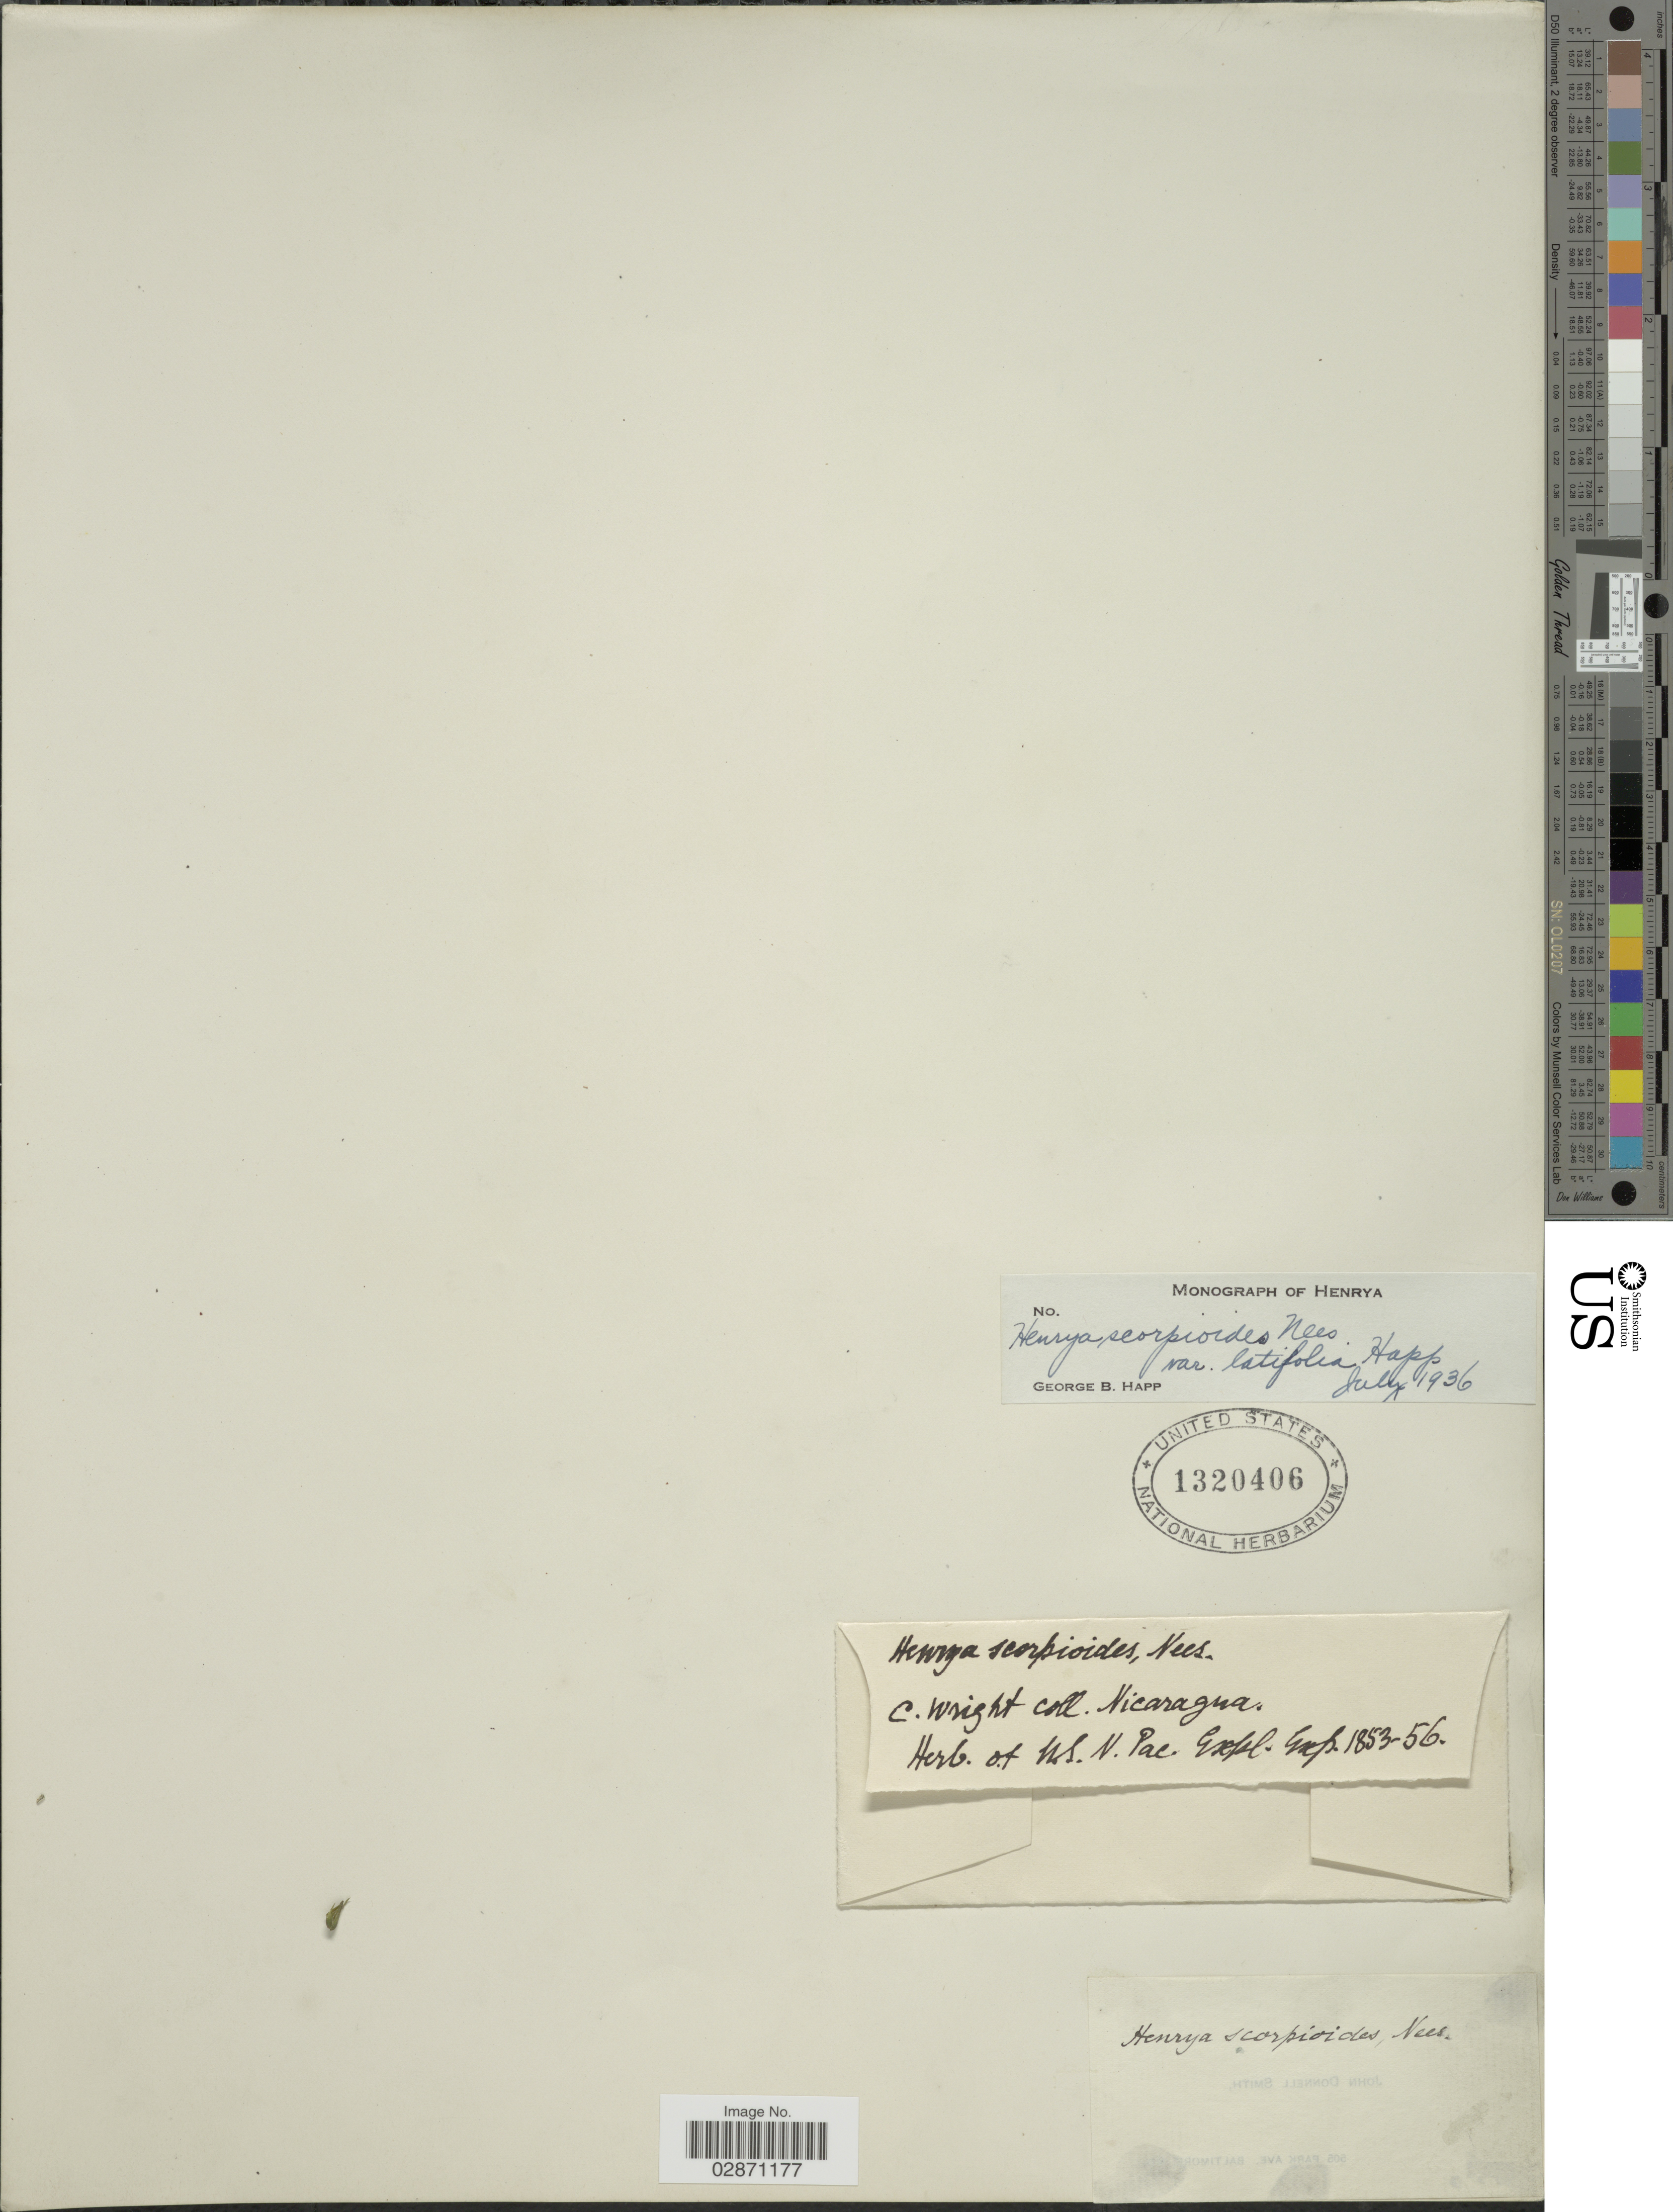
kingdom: Plantae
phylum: Tracheophyta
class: Magnoliopsida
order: Lamiales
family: Acanthaceae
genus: Henrya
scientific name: Henrya insularis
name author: Nees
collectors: C. Wright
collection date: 1853/1856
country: Nicaragua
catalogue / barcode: US 1320406